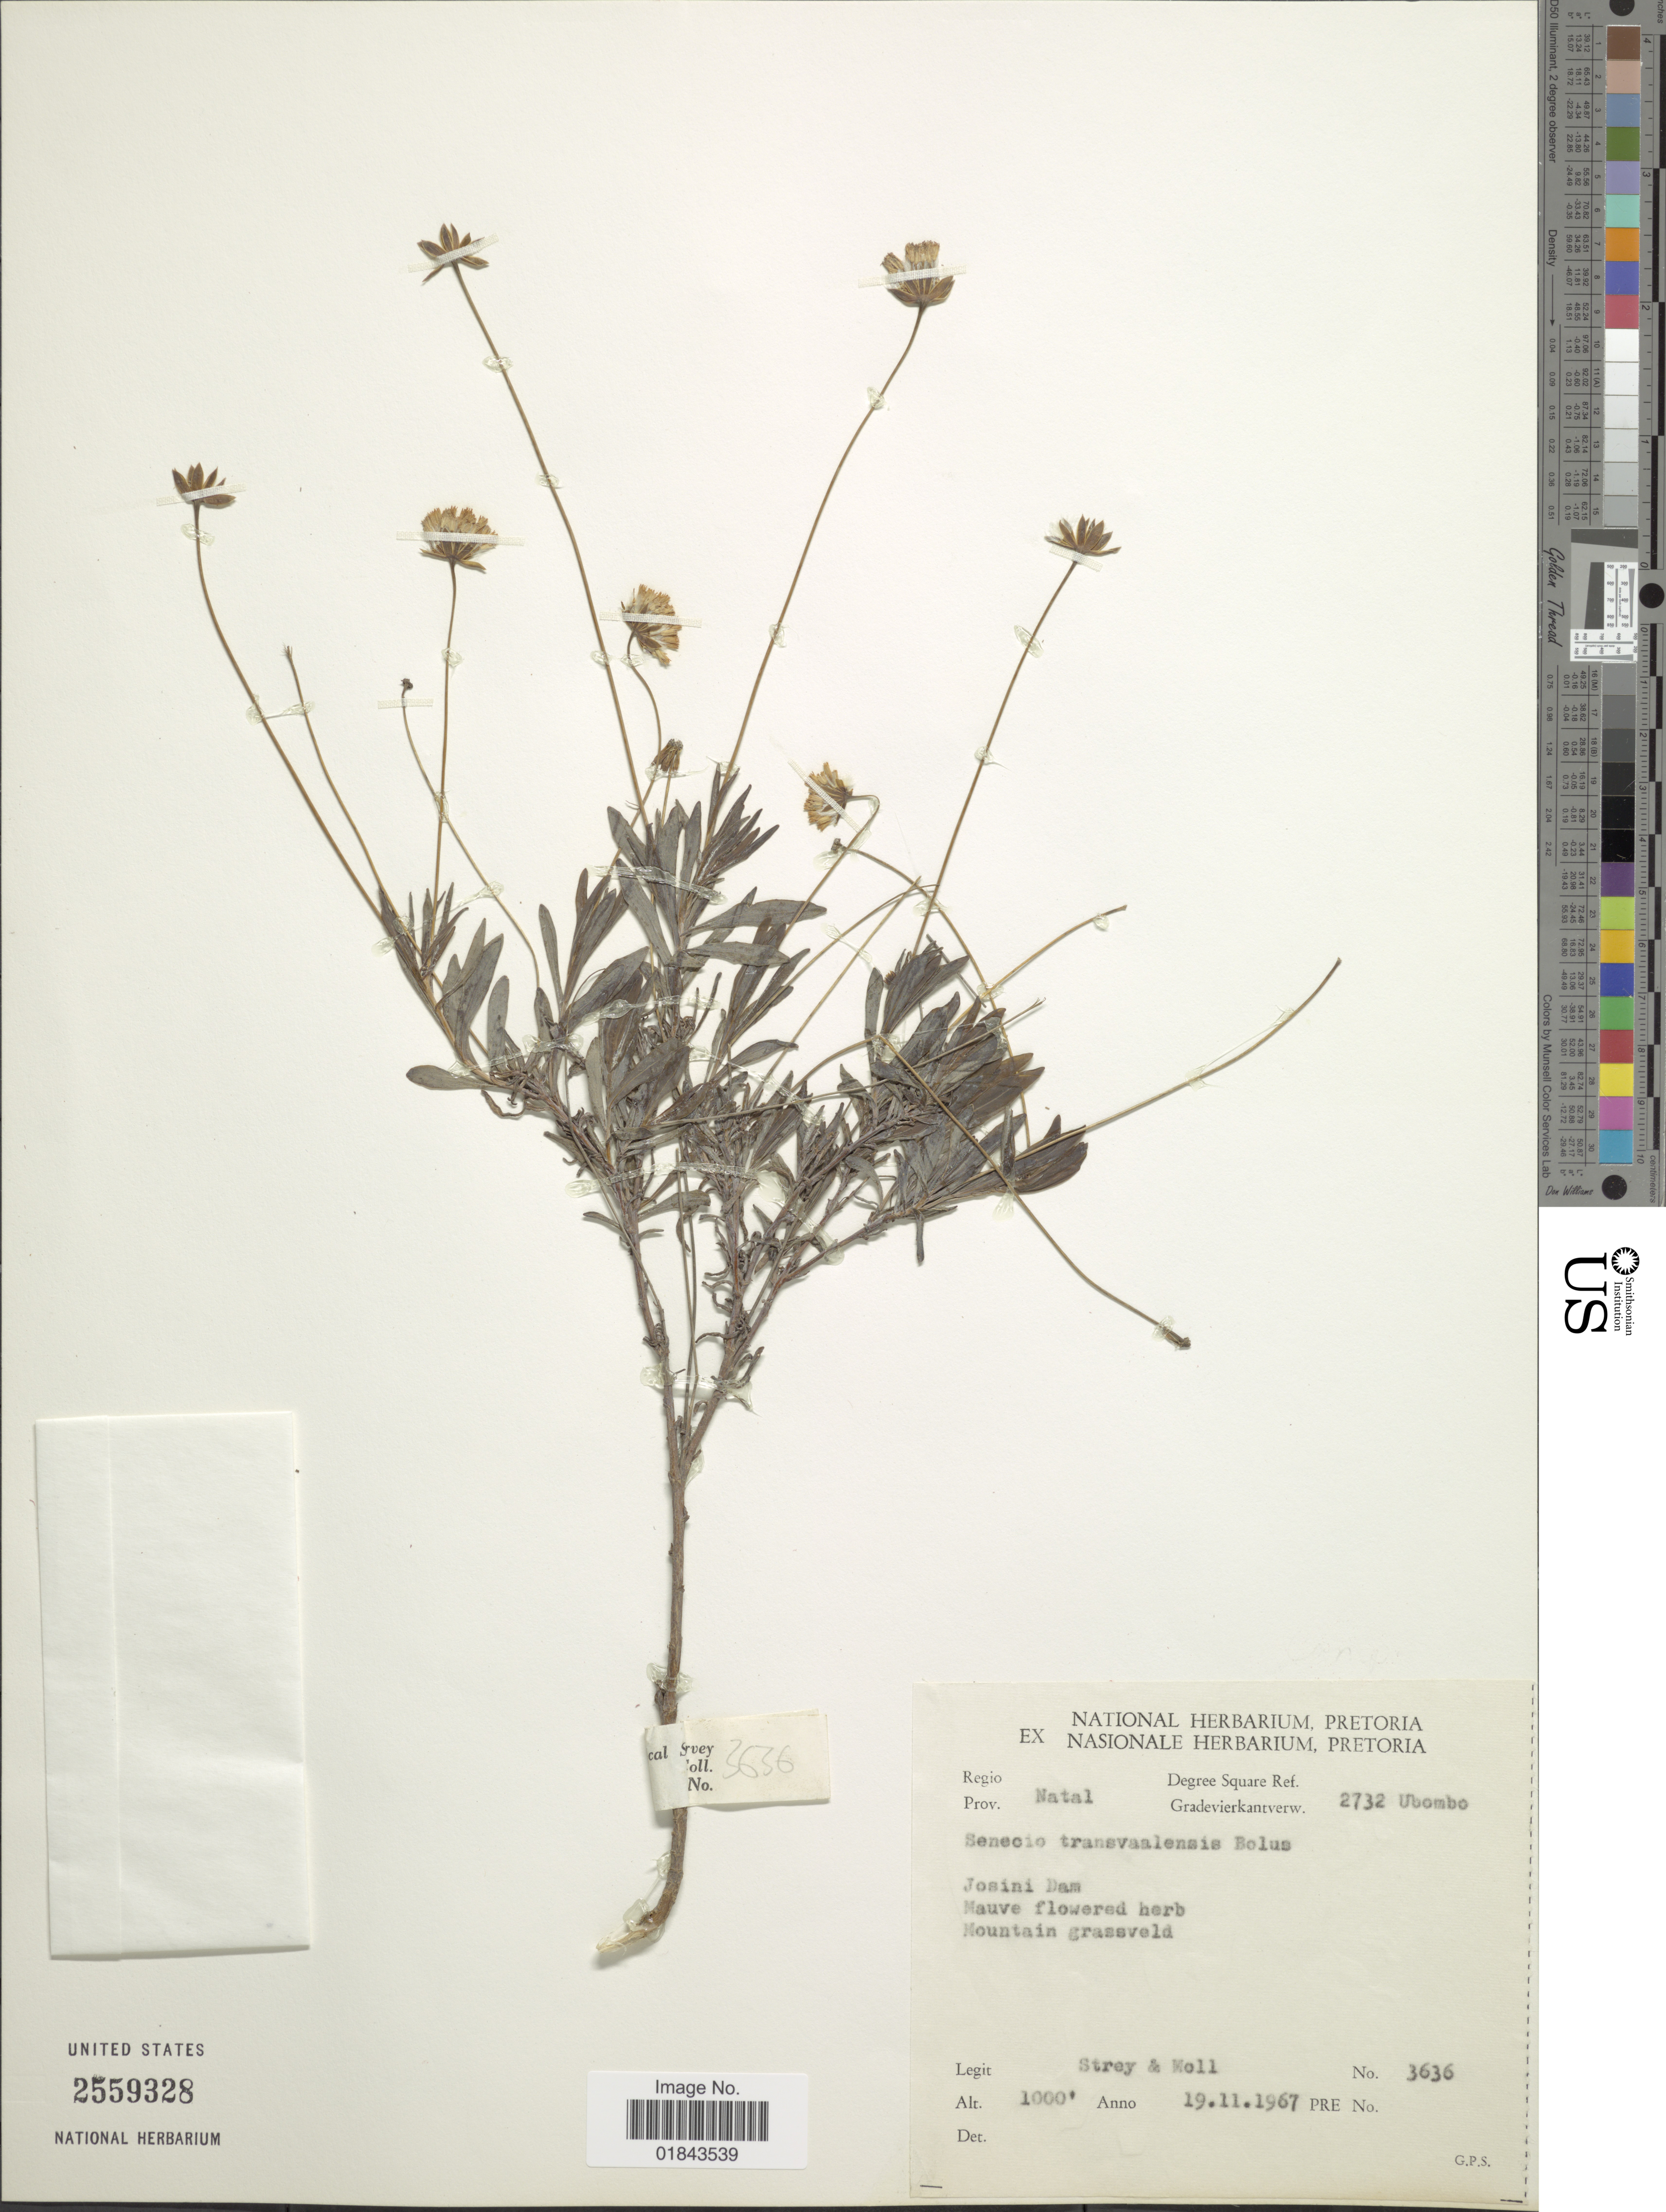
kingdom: Plantae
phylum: Tracheophyta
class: Magnoliopsida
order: Asterales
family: Asteraceae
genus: Emilia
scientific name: Emilia transvaalensis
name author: (Bolus) C. Jeffrey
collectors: -. Strey & -. Moll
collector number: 3636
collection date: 1967-11-19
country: South Africa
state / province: KwaZulu-Natal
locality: Prov. Natal, Gradevierkantverw. 2732 Ubombo, Josini Dam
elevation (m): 305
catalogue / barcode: US 2559328